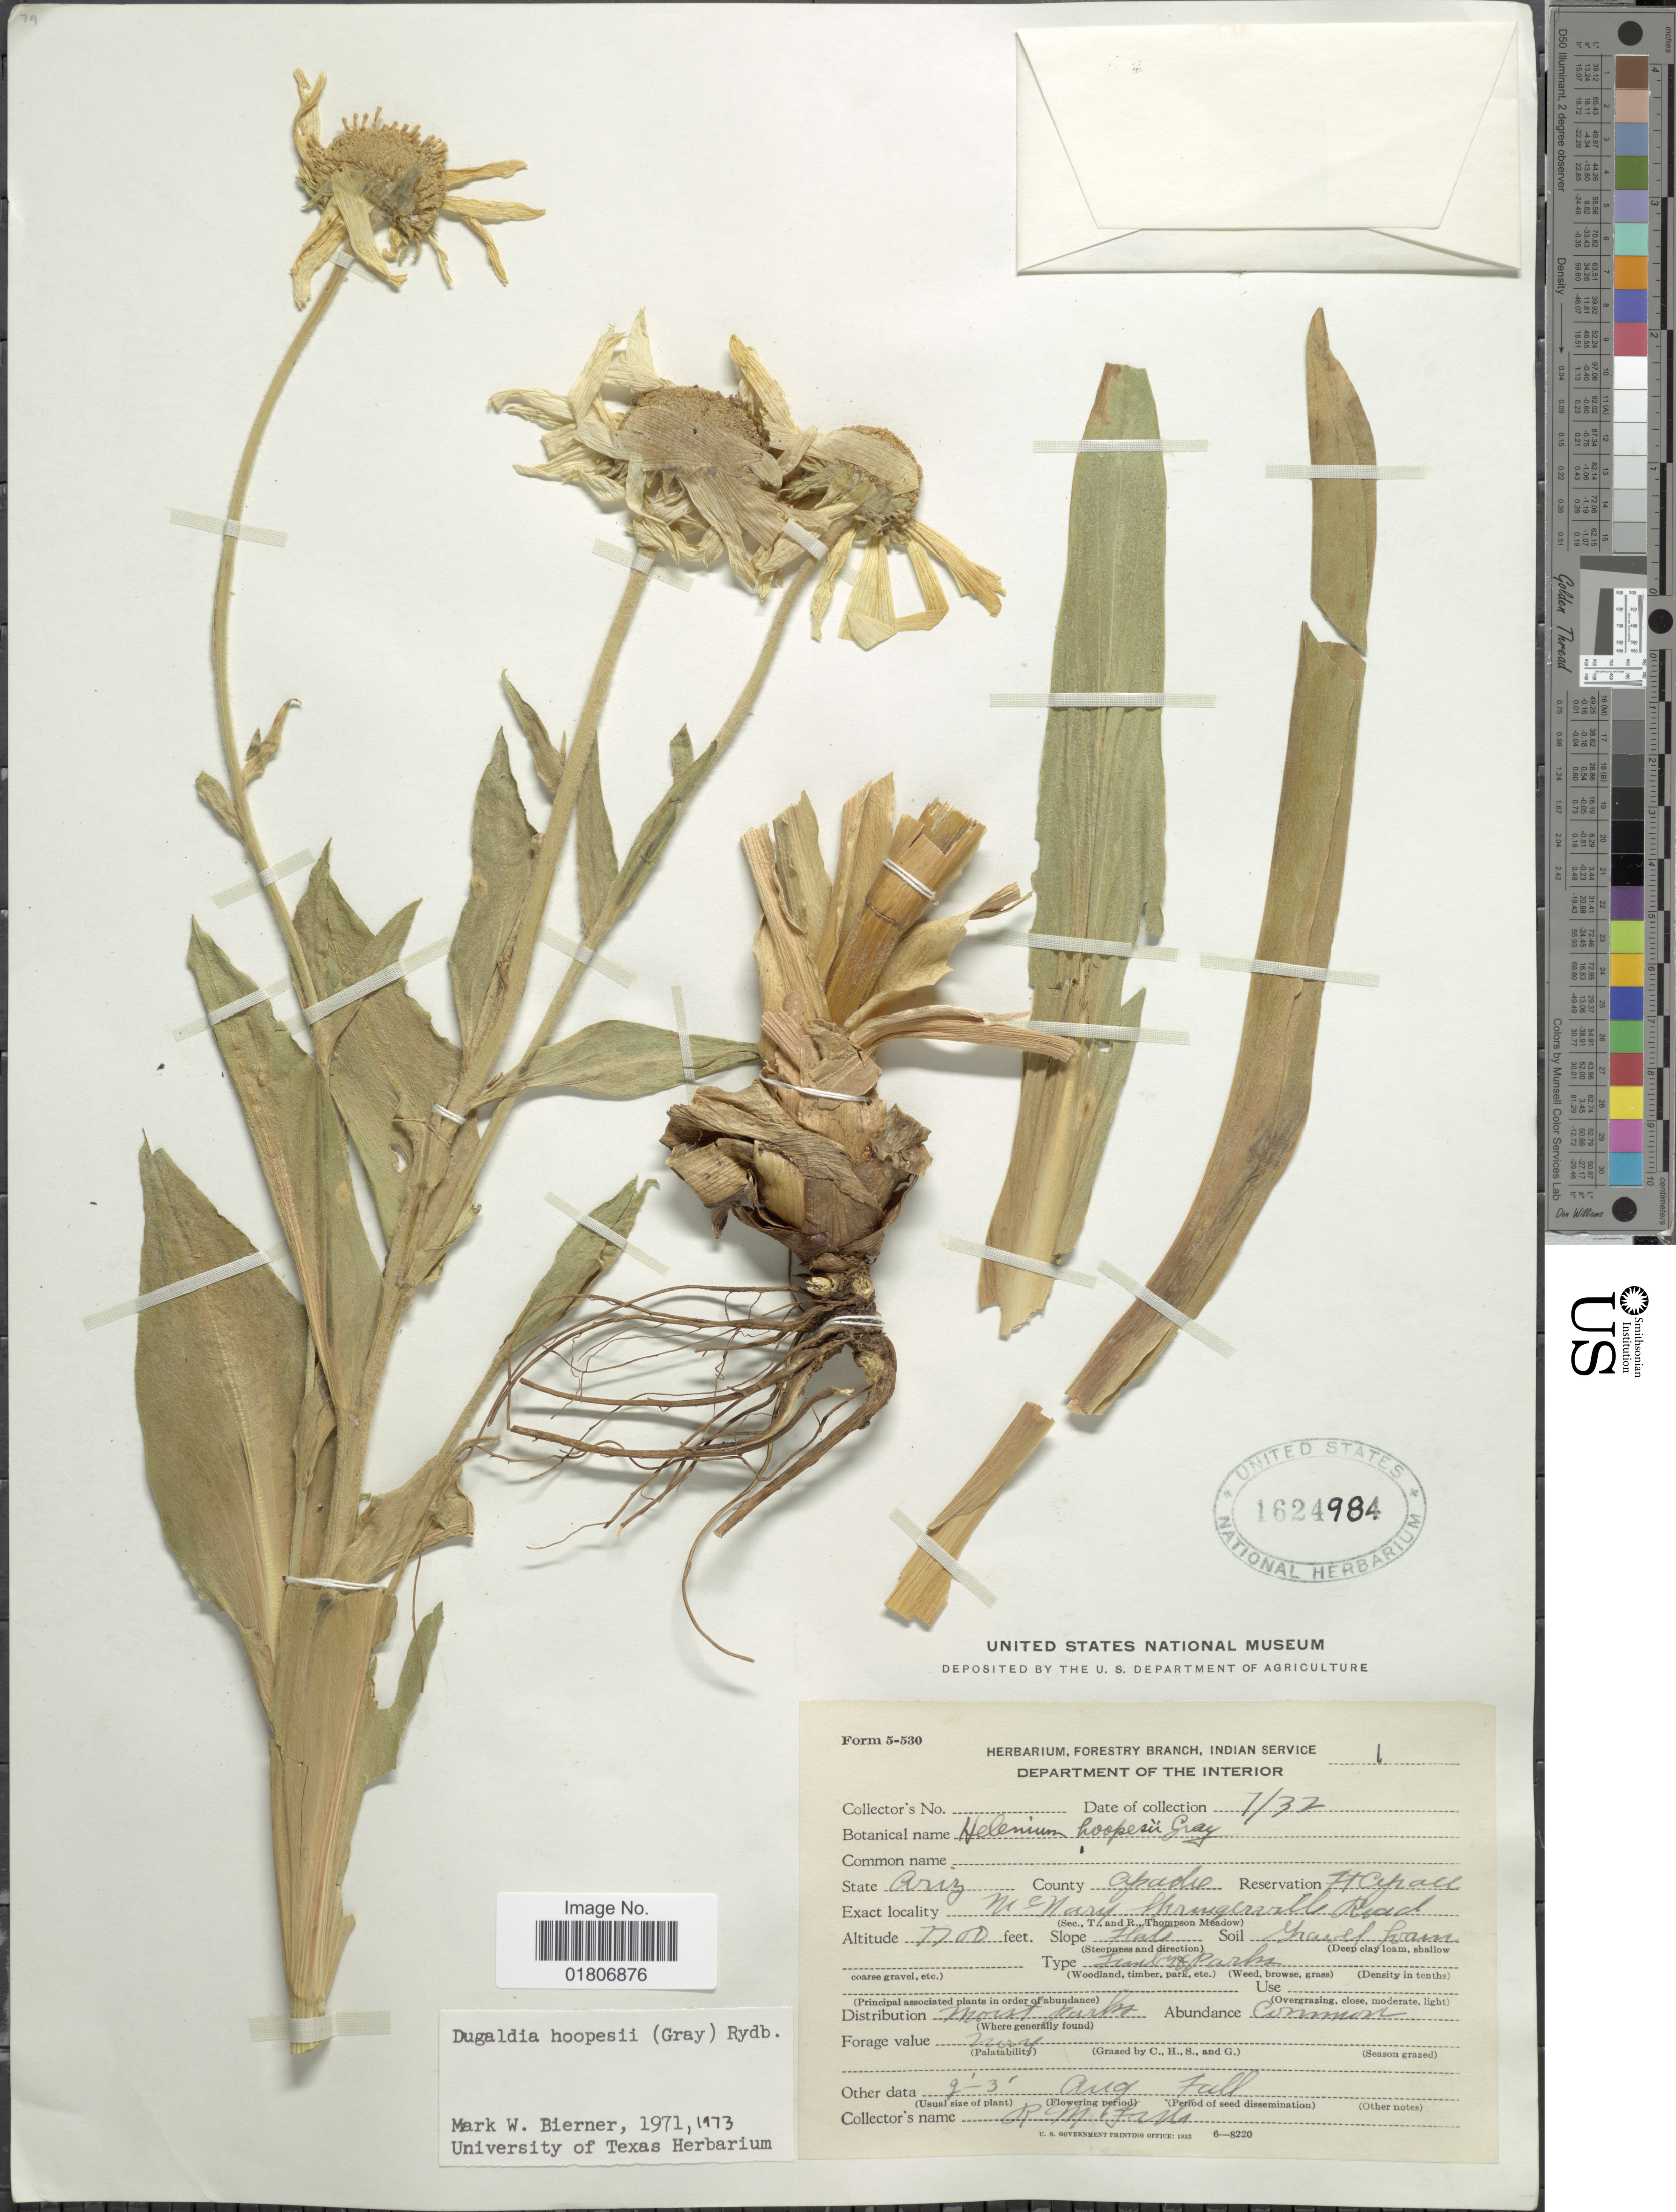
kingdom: Plantae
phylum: Tracheophyta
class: Magnoliopsida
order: Asterales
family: Asteraceae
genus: Dugaldia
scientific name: Dugaldia hoopesii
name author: (A. Gray) Rydb.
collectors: R. Fisk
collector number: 1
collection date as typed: Transcribed d/m/y: /7/32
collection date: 1932-07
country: United States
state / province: Arizona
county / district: Apache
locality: County Apache. Reservation Fort. Apache McNary Strangerville Road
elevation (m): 2347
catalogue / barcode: US 1624984